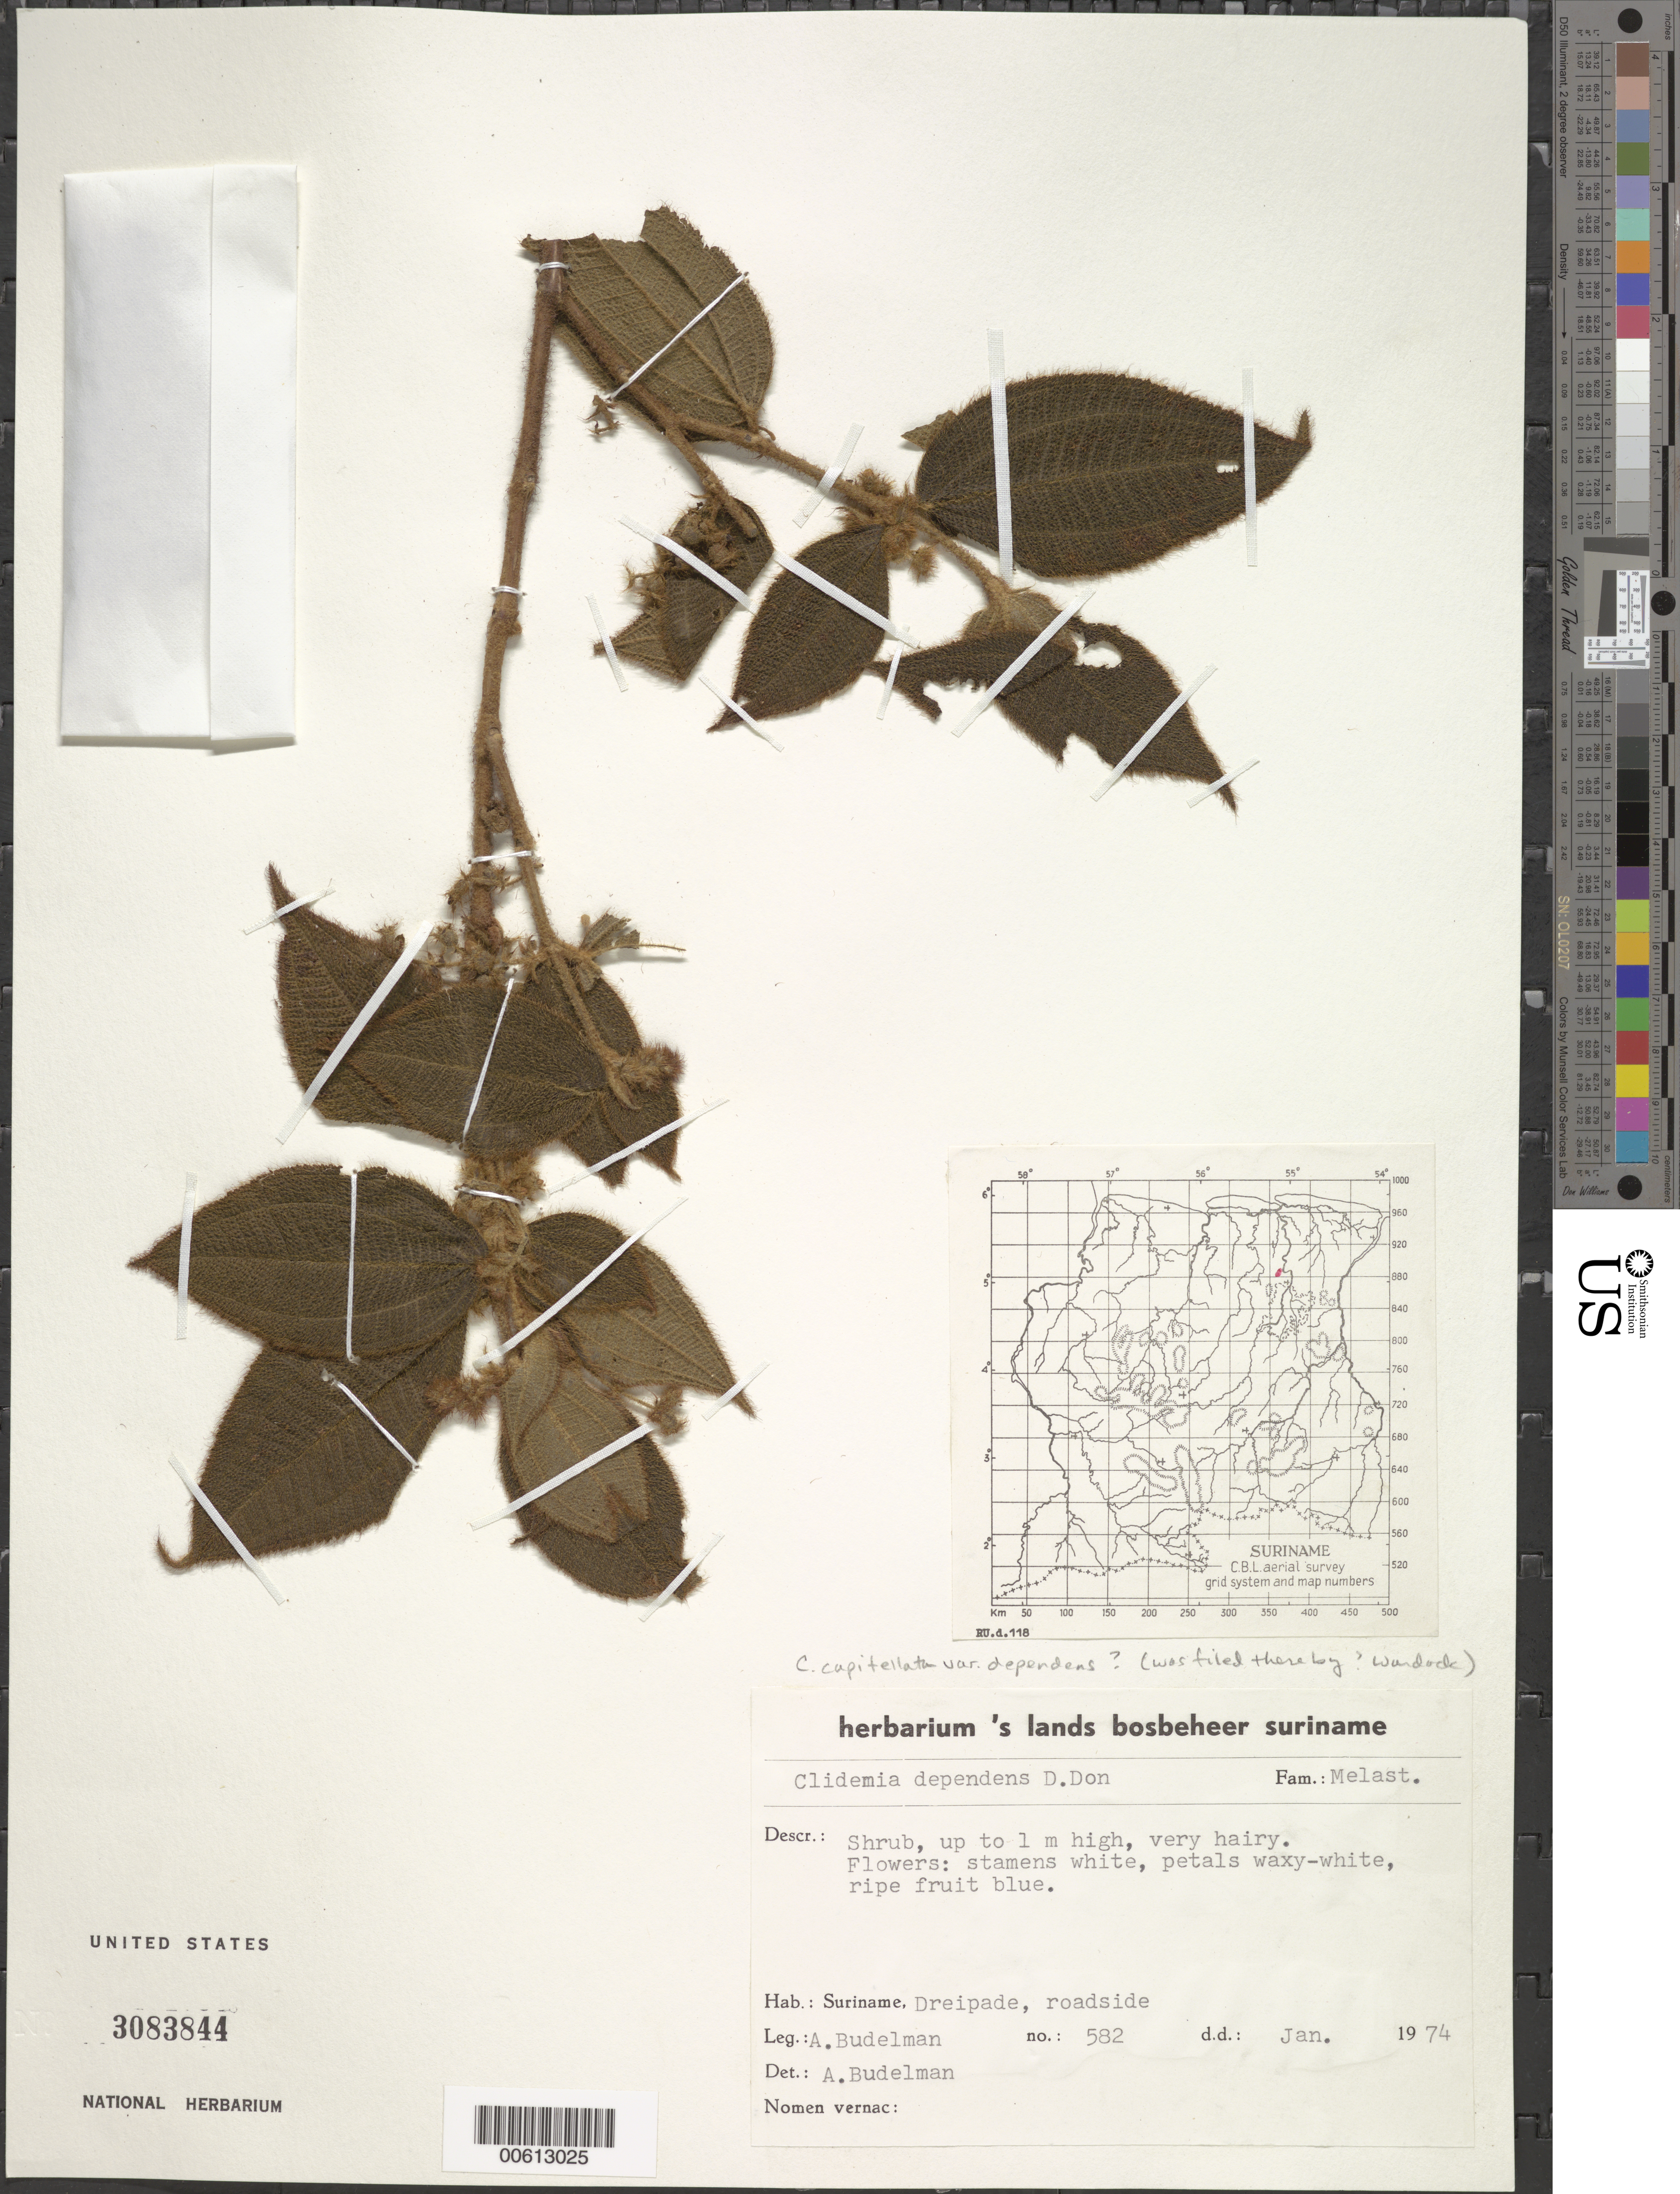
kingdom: Plantae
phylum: Tracheophyta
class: Magnoliopsida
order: Myrtales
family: Melastomataceae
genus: Clidemia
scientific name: Clidemia capitellata var. dependens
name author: (Pav. & D. Don) J.F. Macbr.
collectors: A. Budelman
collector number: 582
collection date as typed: Jan-74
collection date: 1974-01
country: Suriname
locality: Dreipade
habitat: Roadside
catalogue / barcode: US 3083844